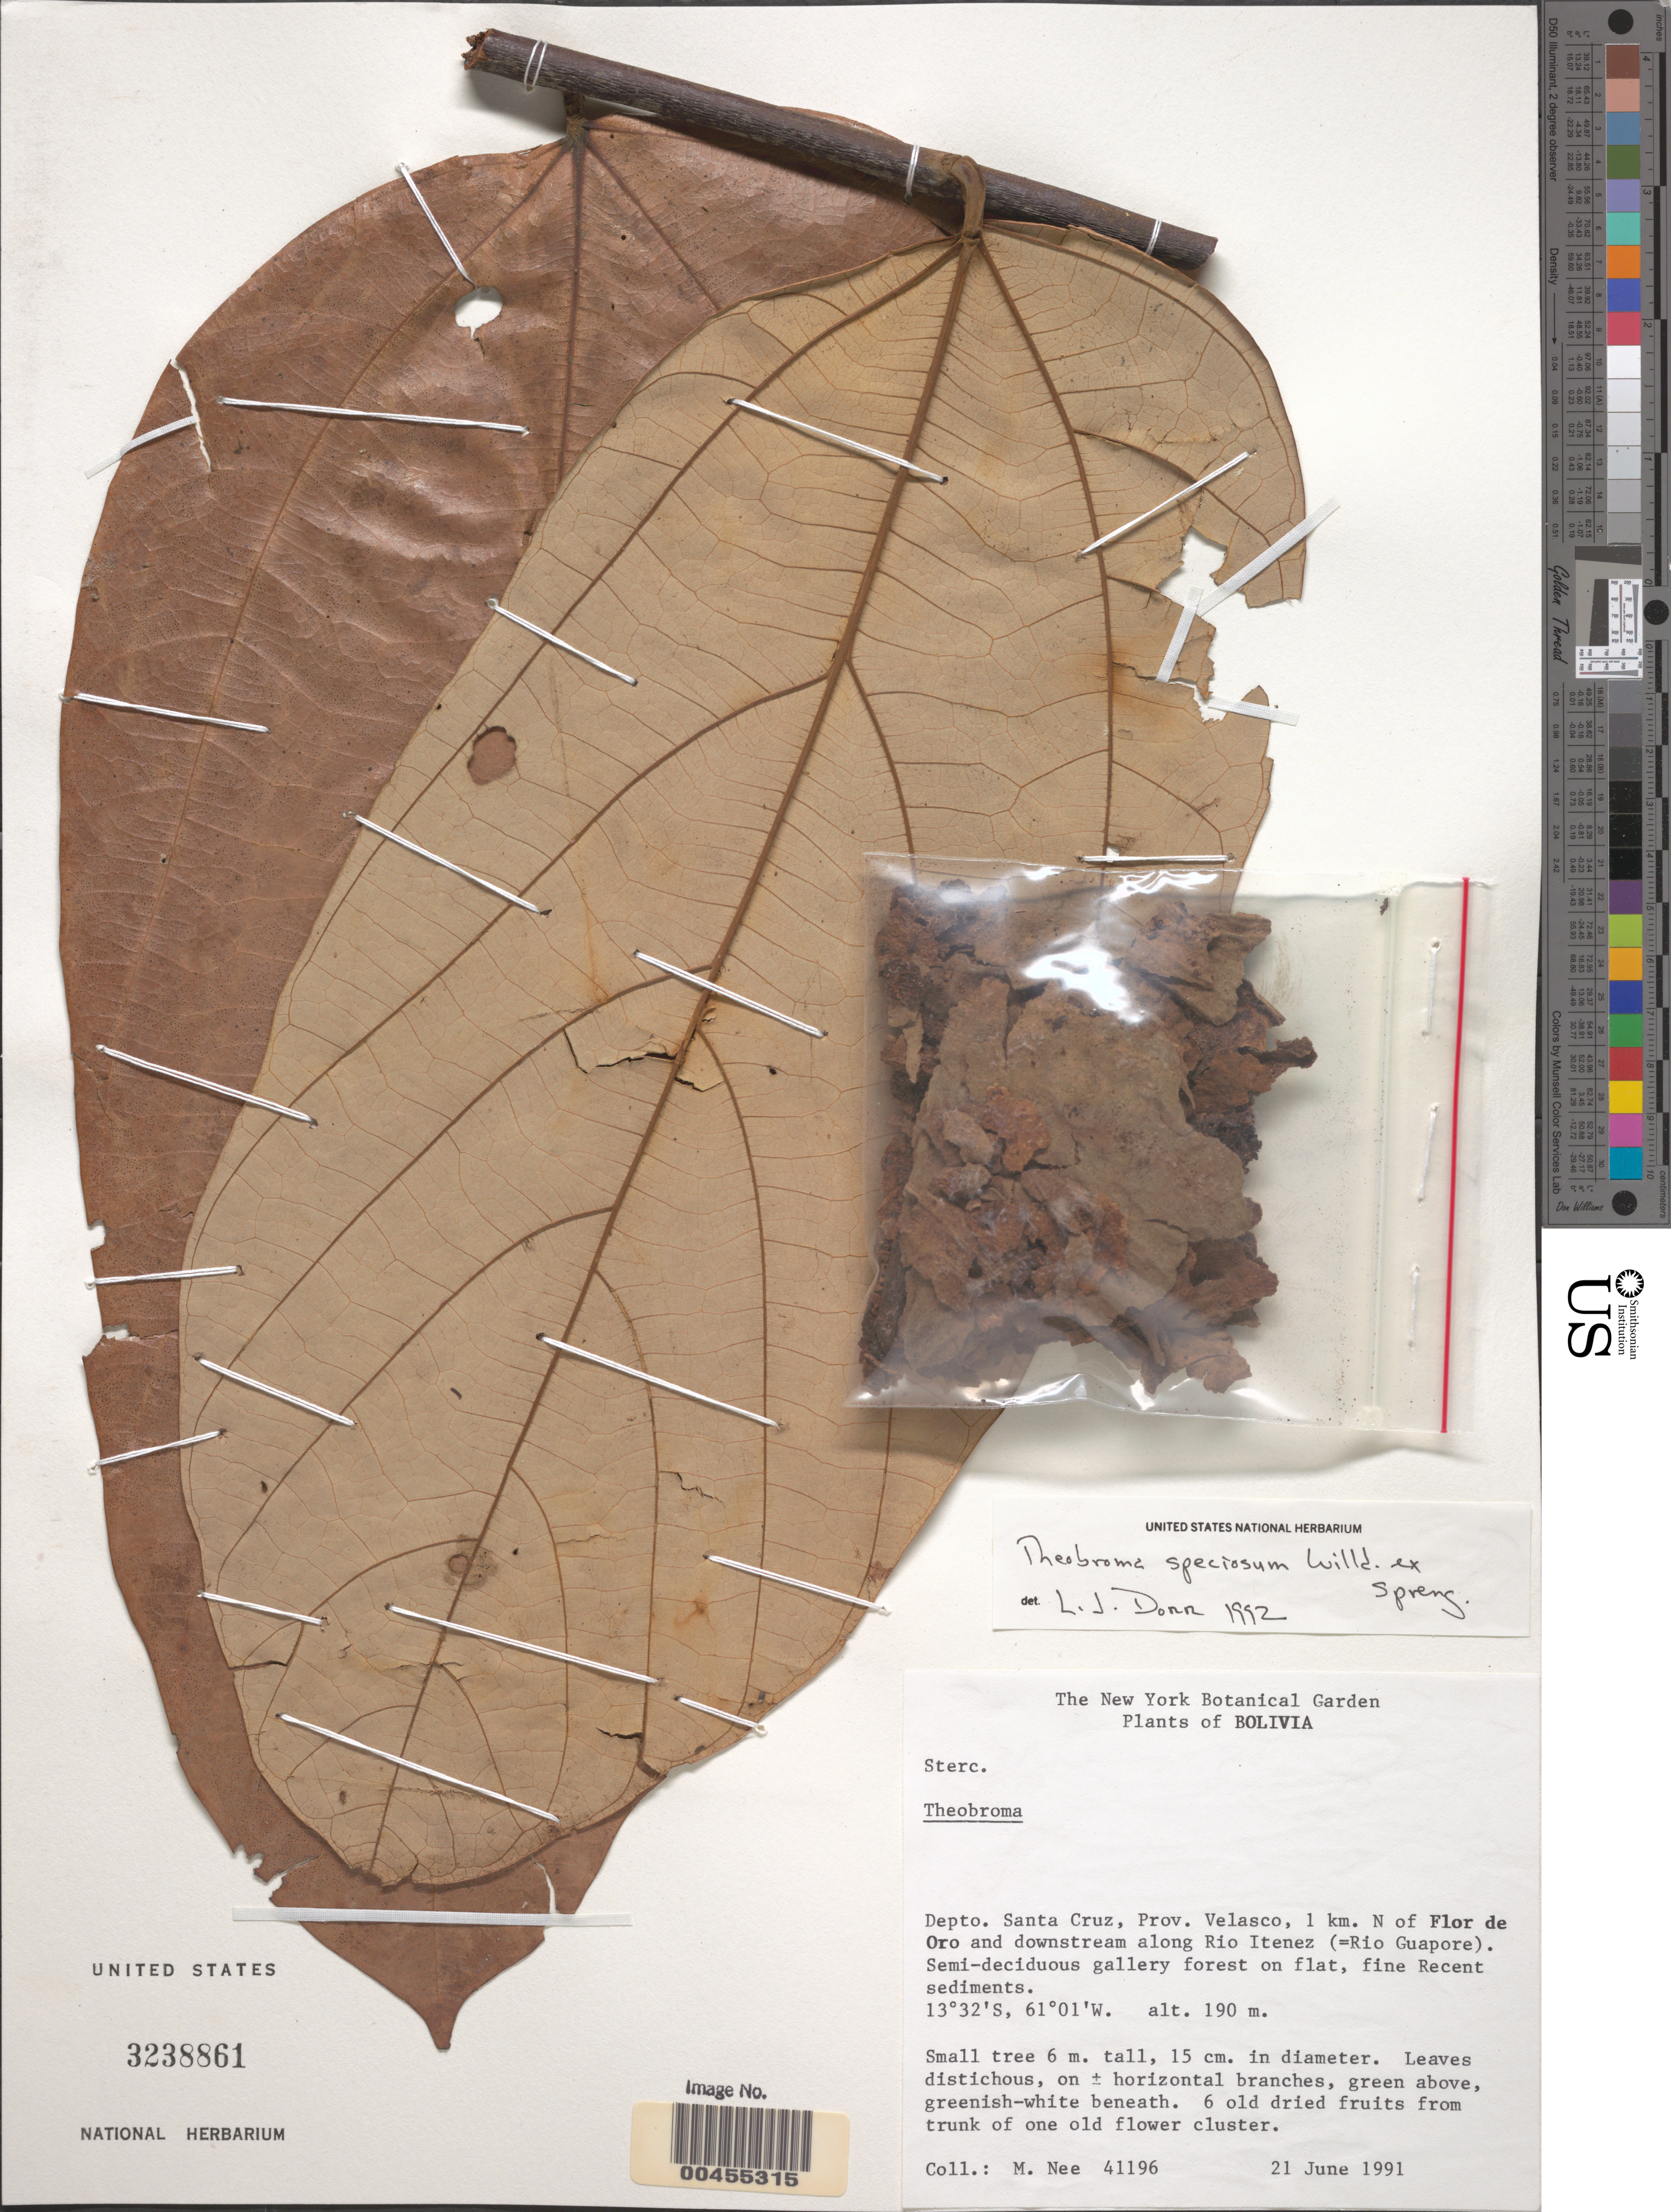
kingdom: Plantae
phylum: Tracheophyta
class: Magnoliopsida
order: Malvales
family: Malvaceae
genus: Theobroma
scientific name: Theobroma speciosum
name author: Willd. ex Spreng.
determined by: Dorr, L. J., (BOT), Smithsonian Institution - National Museum of Natural History (UNITED STATES)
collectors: M. Nee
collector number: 41196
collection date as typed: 21 Jun 1991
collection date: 1991-06-21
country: Bolivia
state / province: Santa Cruz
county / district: Velasco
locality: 1 km N of Flor de Oro and downstream along Rio Itenez (Río Guapore)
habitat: Semi-deciduous gallery forest on flat fine Recent sediments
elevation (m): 190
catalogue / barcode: US 3238861